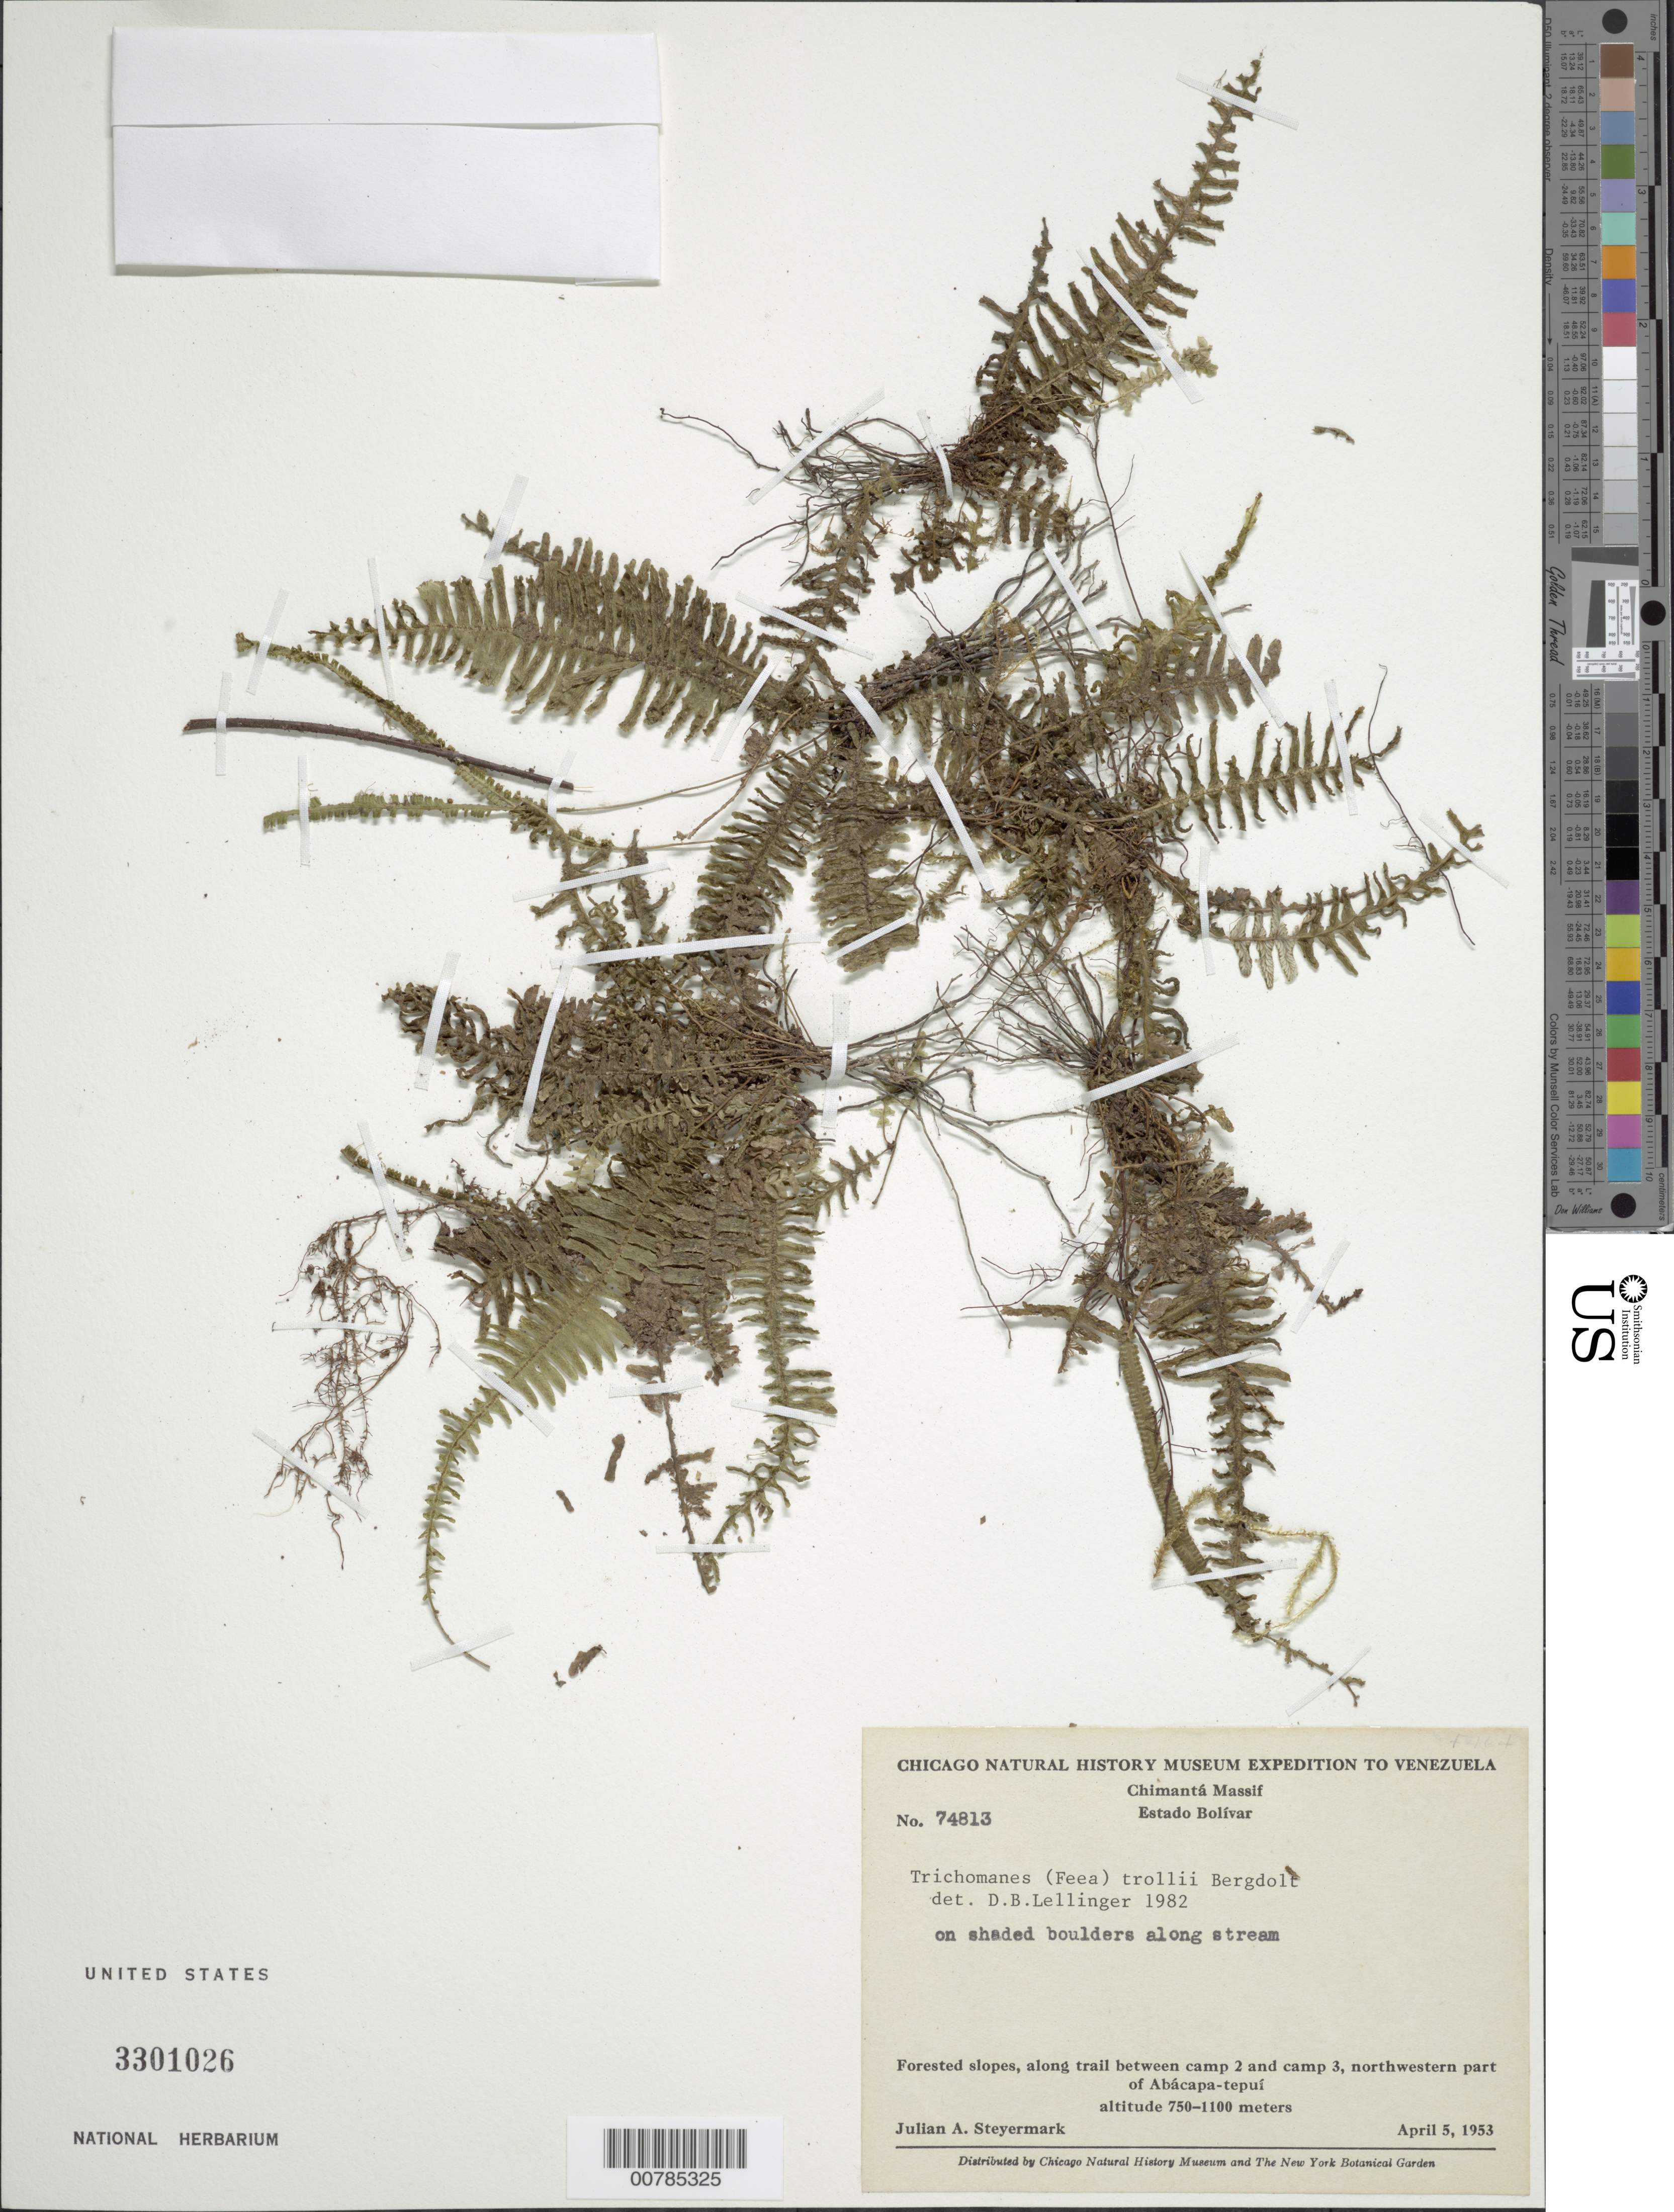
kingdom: Plantae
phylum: Tracheophyta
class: Polypodiopsida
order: Hymenophyllales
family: Hymenophyllaceae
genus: Trichomanes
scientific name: Trichomanes trollii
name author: Bergdolt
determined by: Lellinger, David B., (BOT), Smithsonian Institution - National Museum of Natural History (UNITED STATES)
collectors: J. Steyermark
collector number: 74813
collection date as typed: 5-Apr-53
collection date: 1953-04-05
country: Venezuela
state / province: Bolívar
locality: Chimantá Massif, Abácapa-tepuí, along trail between camp 2 and camp 3, NW part of Abácapa-tepuí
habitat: Forested slopes, on shaded boulders along stream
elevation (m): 750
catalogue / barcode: US 3301026